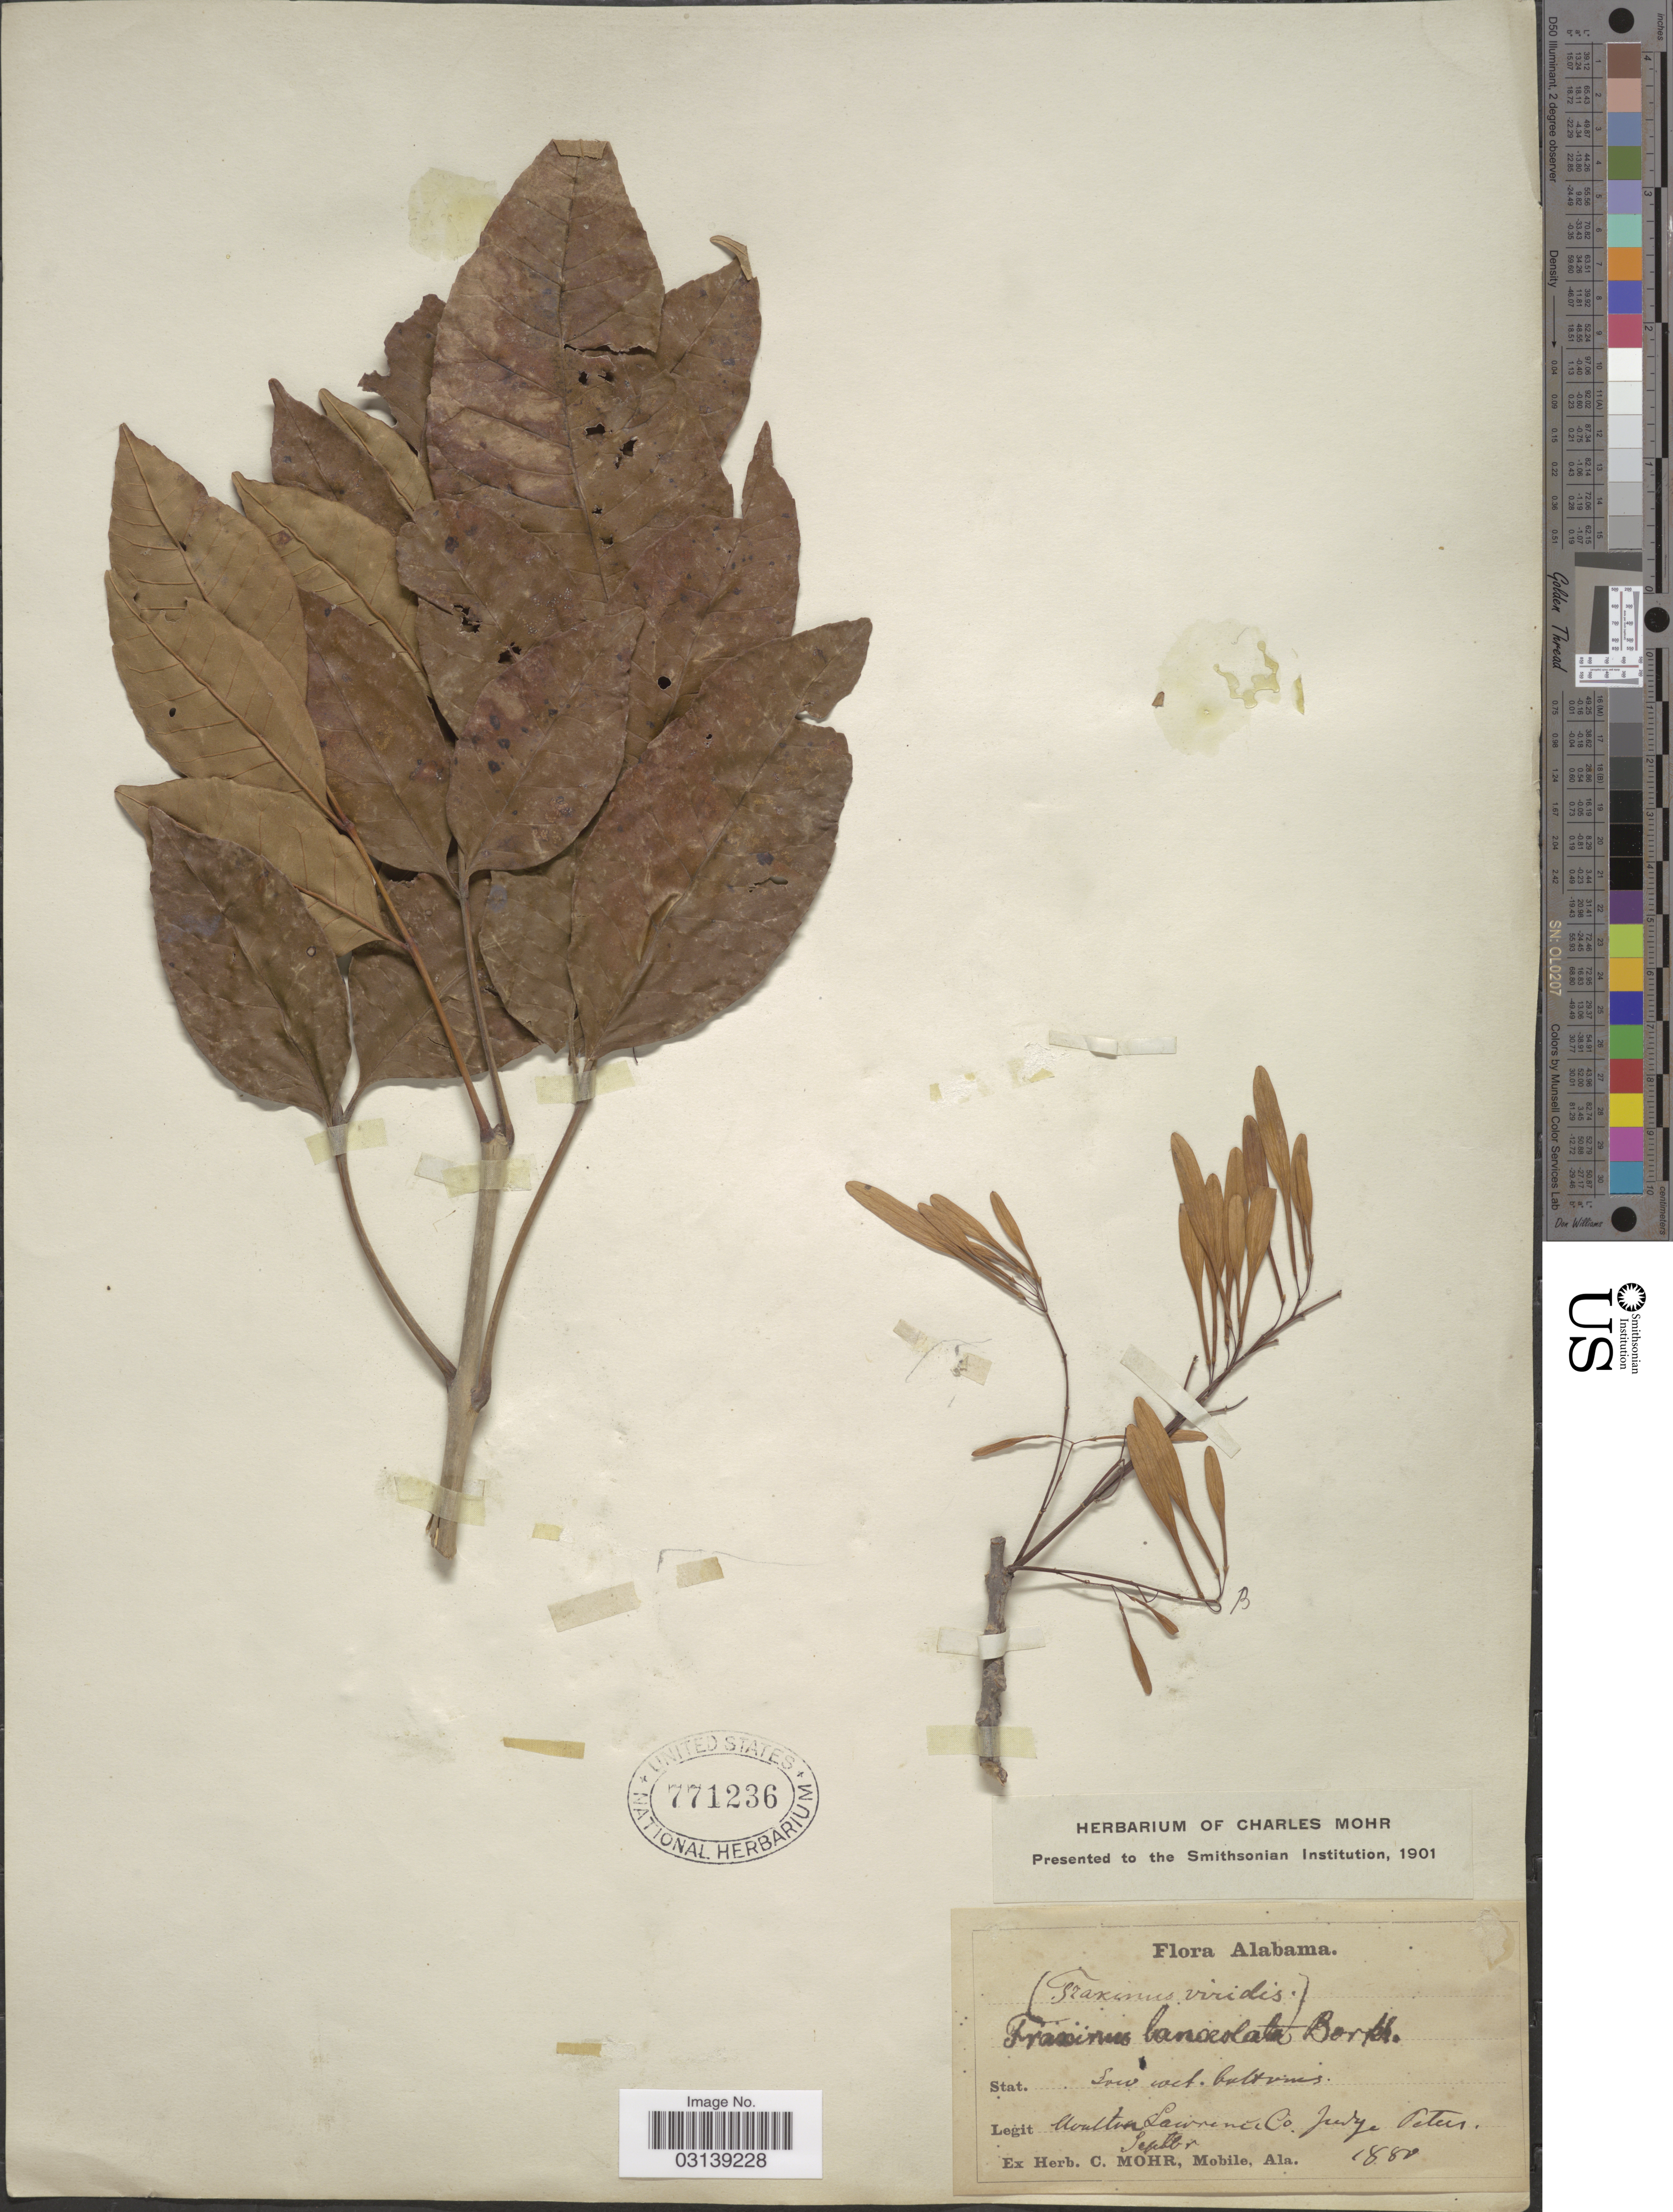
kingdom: Plantae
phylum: Tracheophyta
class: Magnoliopsida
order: Lamiales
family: Oleaceae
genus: Fraxinus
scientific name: Fraxinus pennsylvanica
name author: Marshall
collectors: J. Peters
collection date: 1880-09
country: United States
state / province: Alabama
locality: Lawrence Co.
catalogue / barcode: US 771236